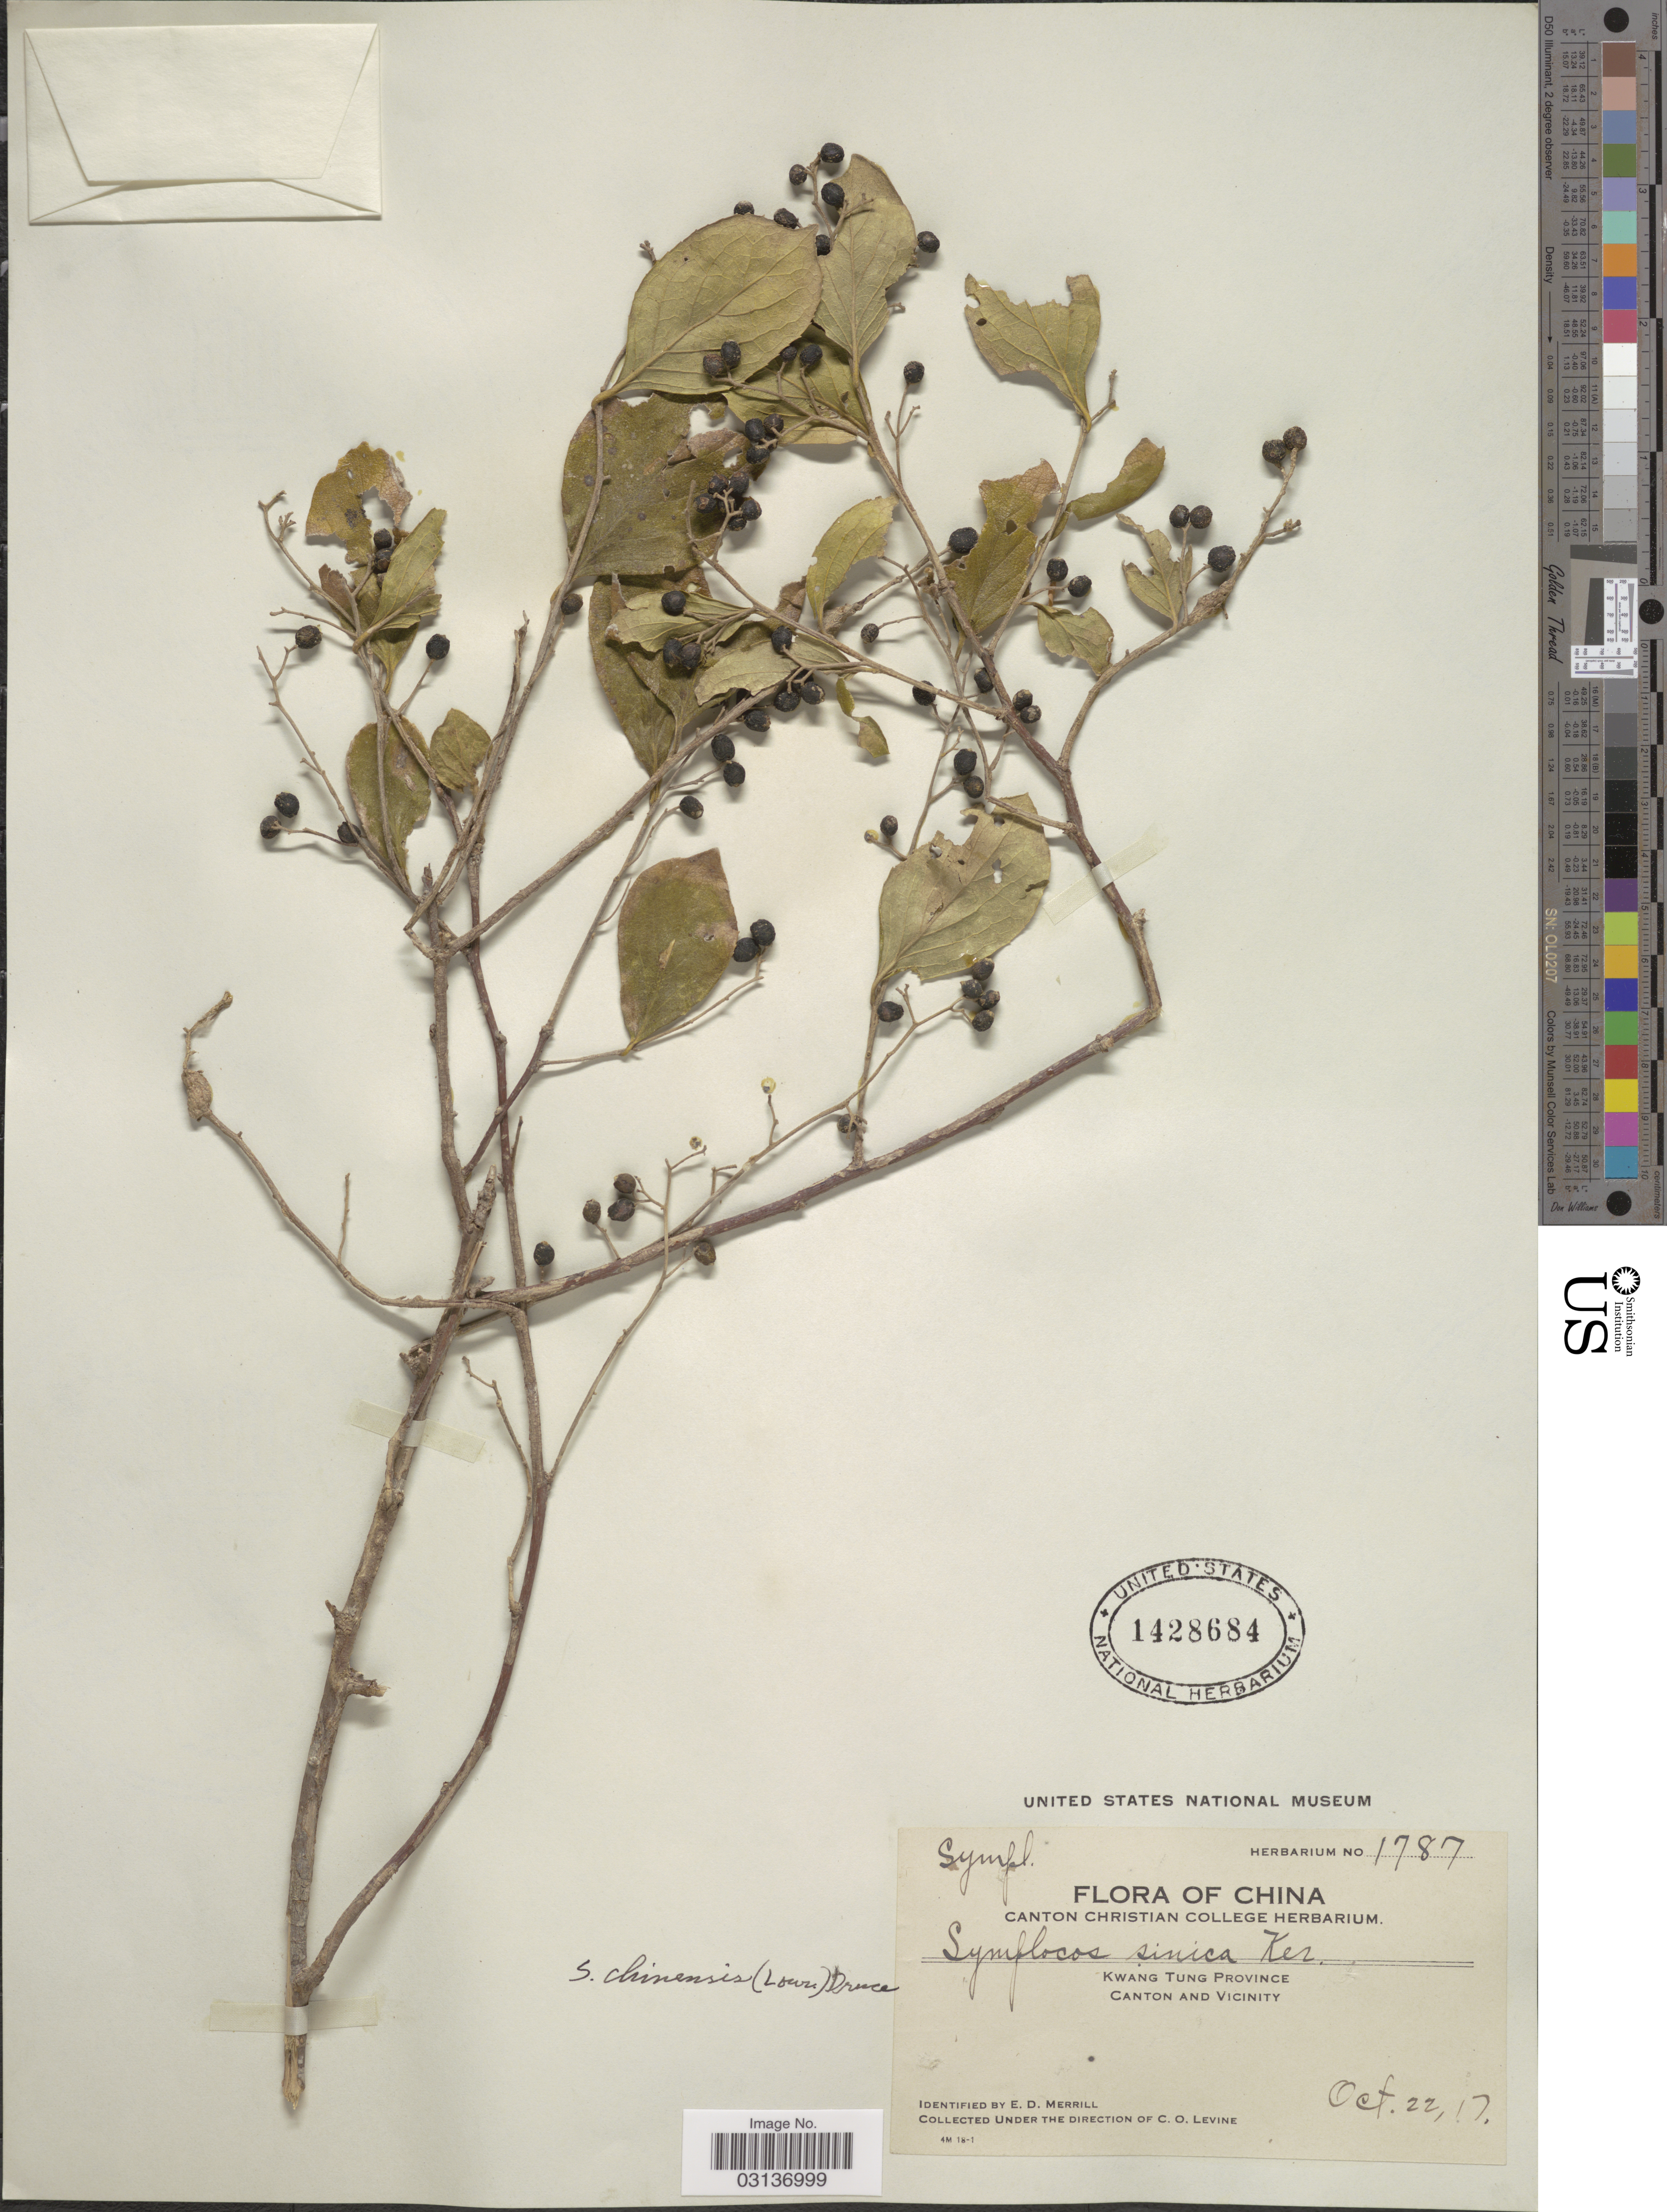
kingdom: Plantae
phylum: Tracheophyta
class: Magnoliopsida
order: Ericales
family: Symplocaceae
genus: Symplocos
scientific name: Symplocos paniculata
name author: Miq.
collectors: C. O. Levine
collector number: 1787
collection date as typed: Transcribed d/m/y: 22/10/17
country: China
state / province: Guangdong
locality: Kwang Tung Province. Canton and Vicinity.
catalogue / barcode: US 1428684